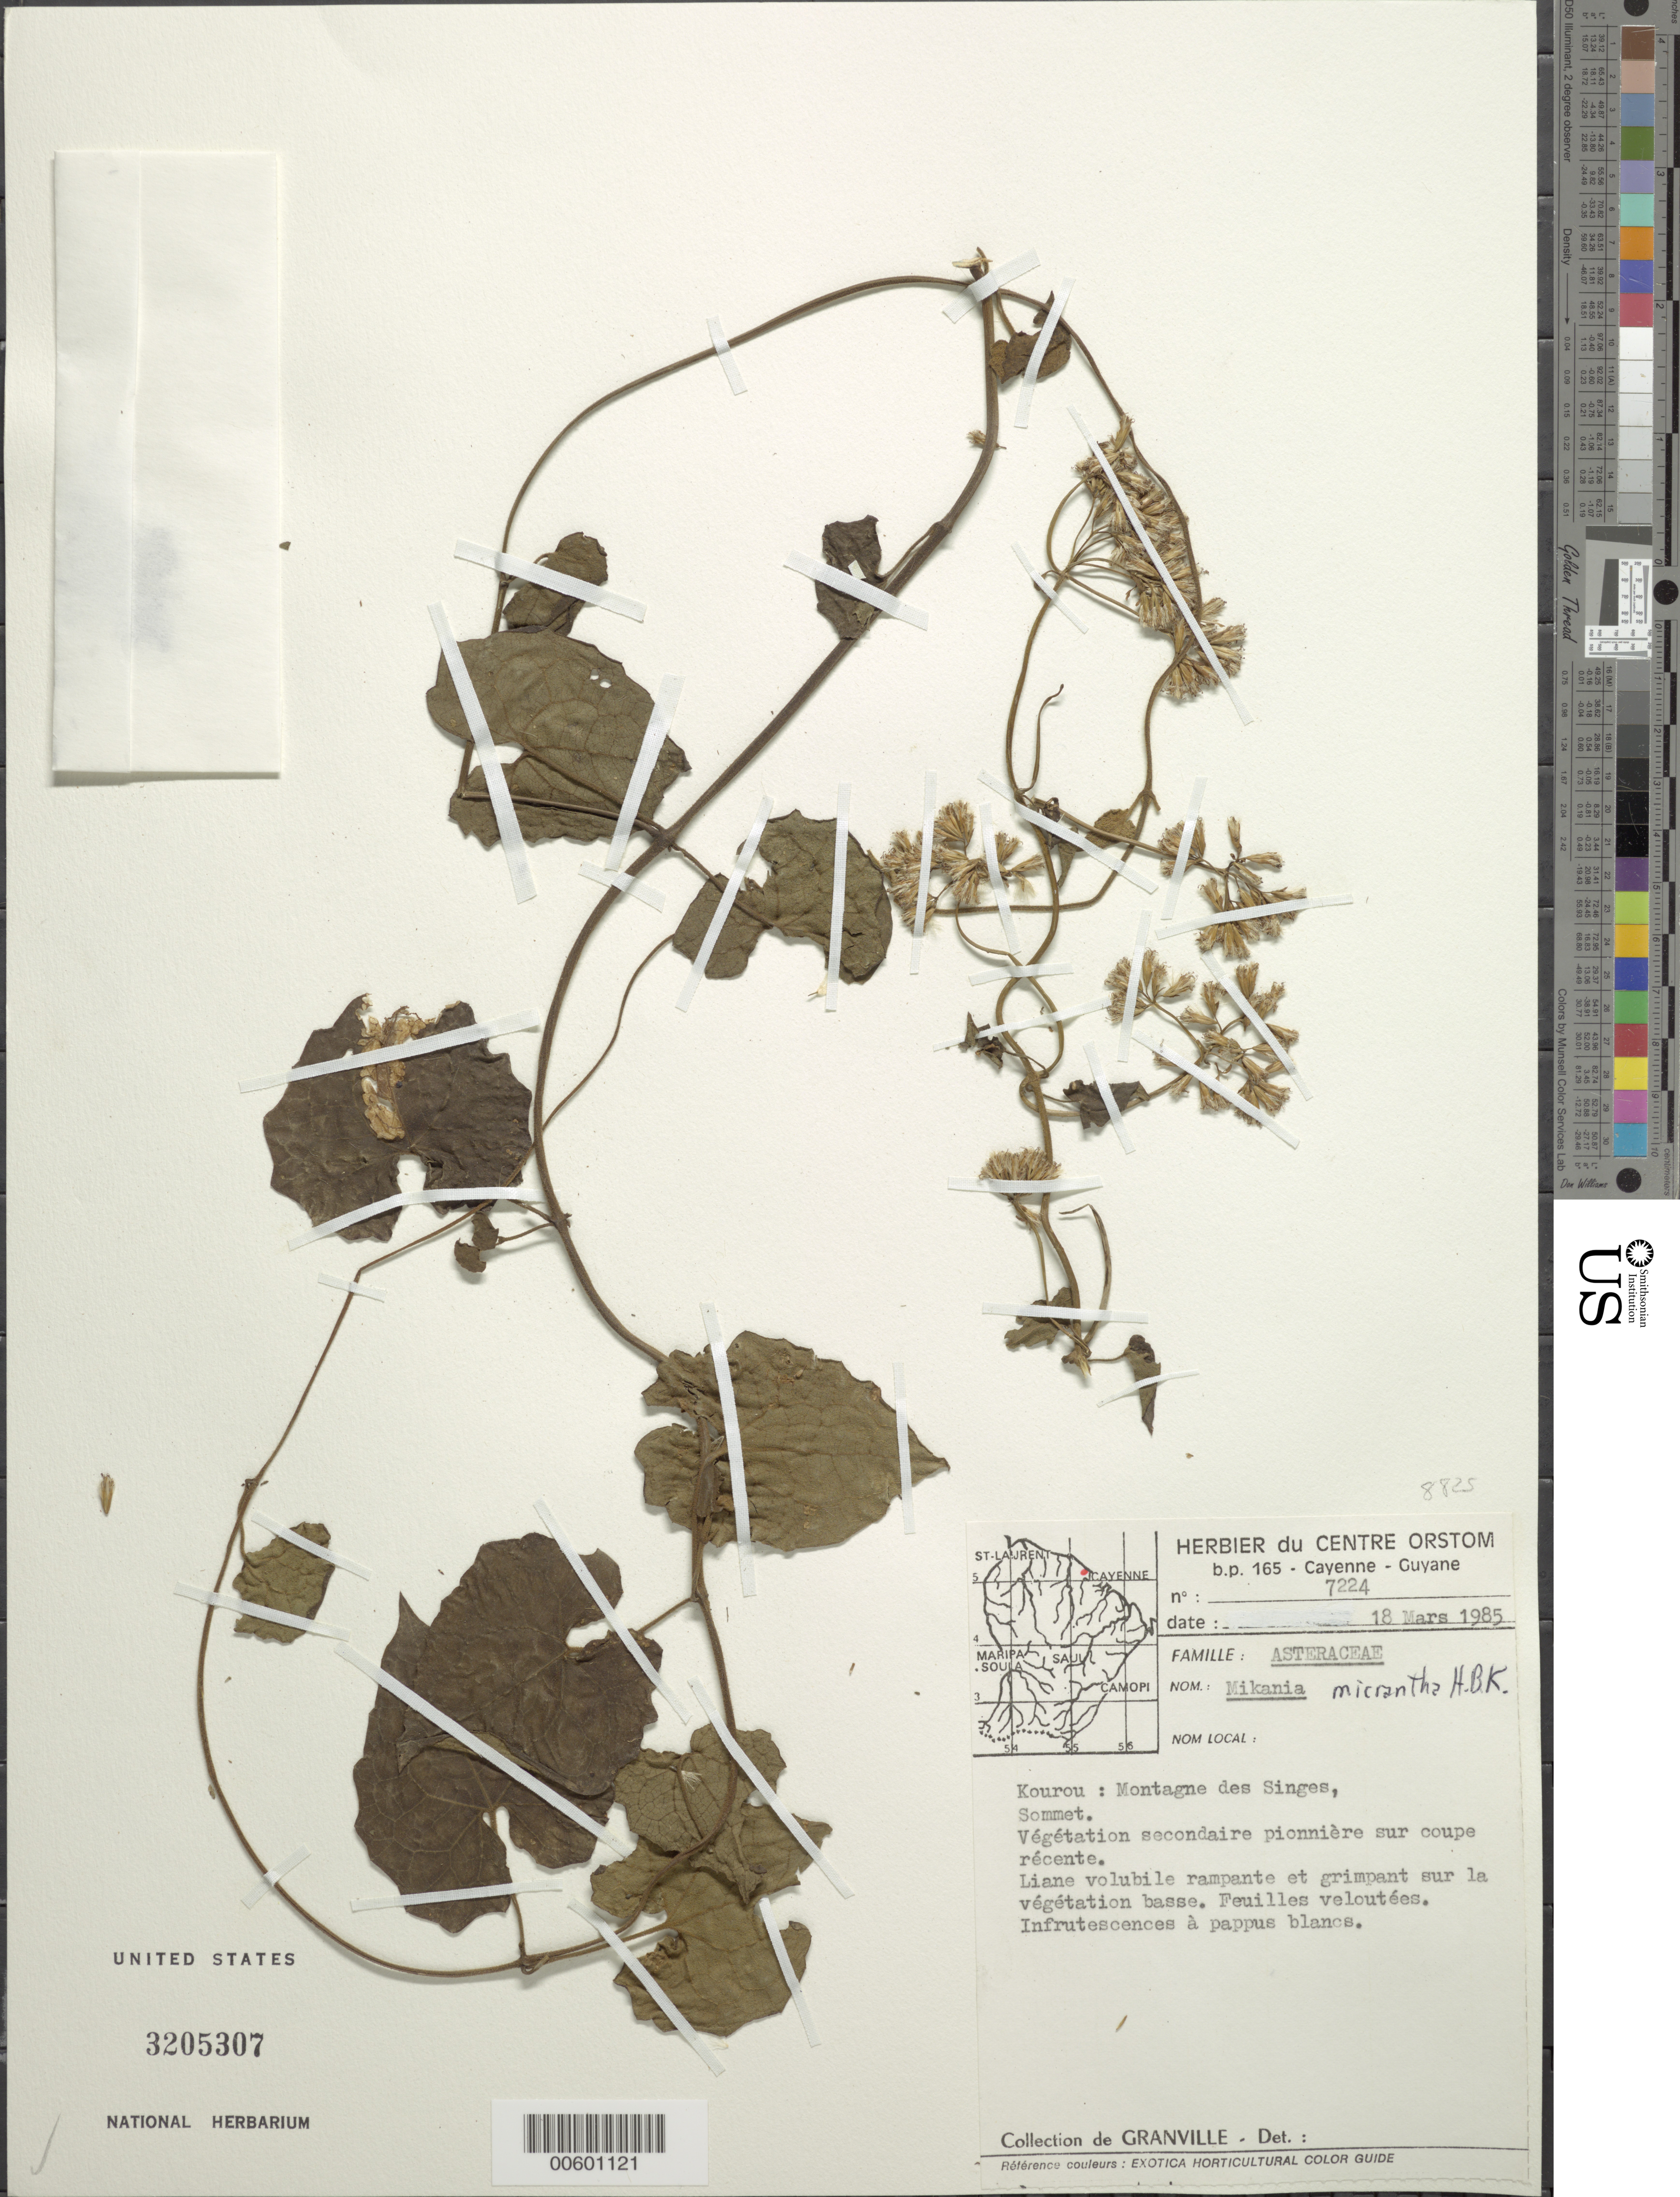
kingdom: Plantae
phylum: Tracheophyta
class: Magnoliopsida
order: Asterales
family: Asteraceae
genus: Mikania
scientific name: Mikania micrantha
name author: Kunth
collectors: J.-J. de Granville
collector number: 7224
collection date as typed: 18-Mar-85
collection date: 1985-03-18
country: French Guiana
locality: Kourou, Montagne des Singes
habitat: Végétation secondaire pionnière sur coupe récente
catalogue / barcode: US 3205307